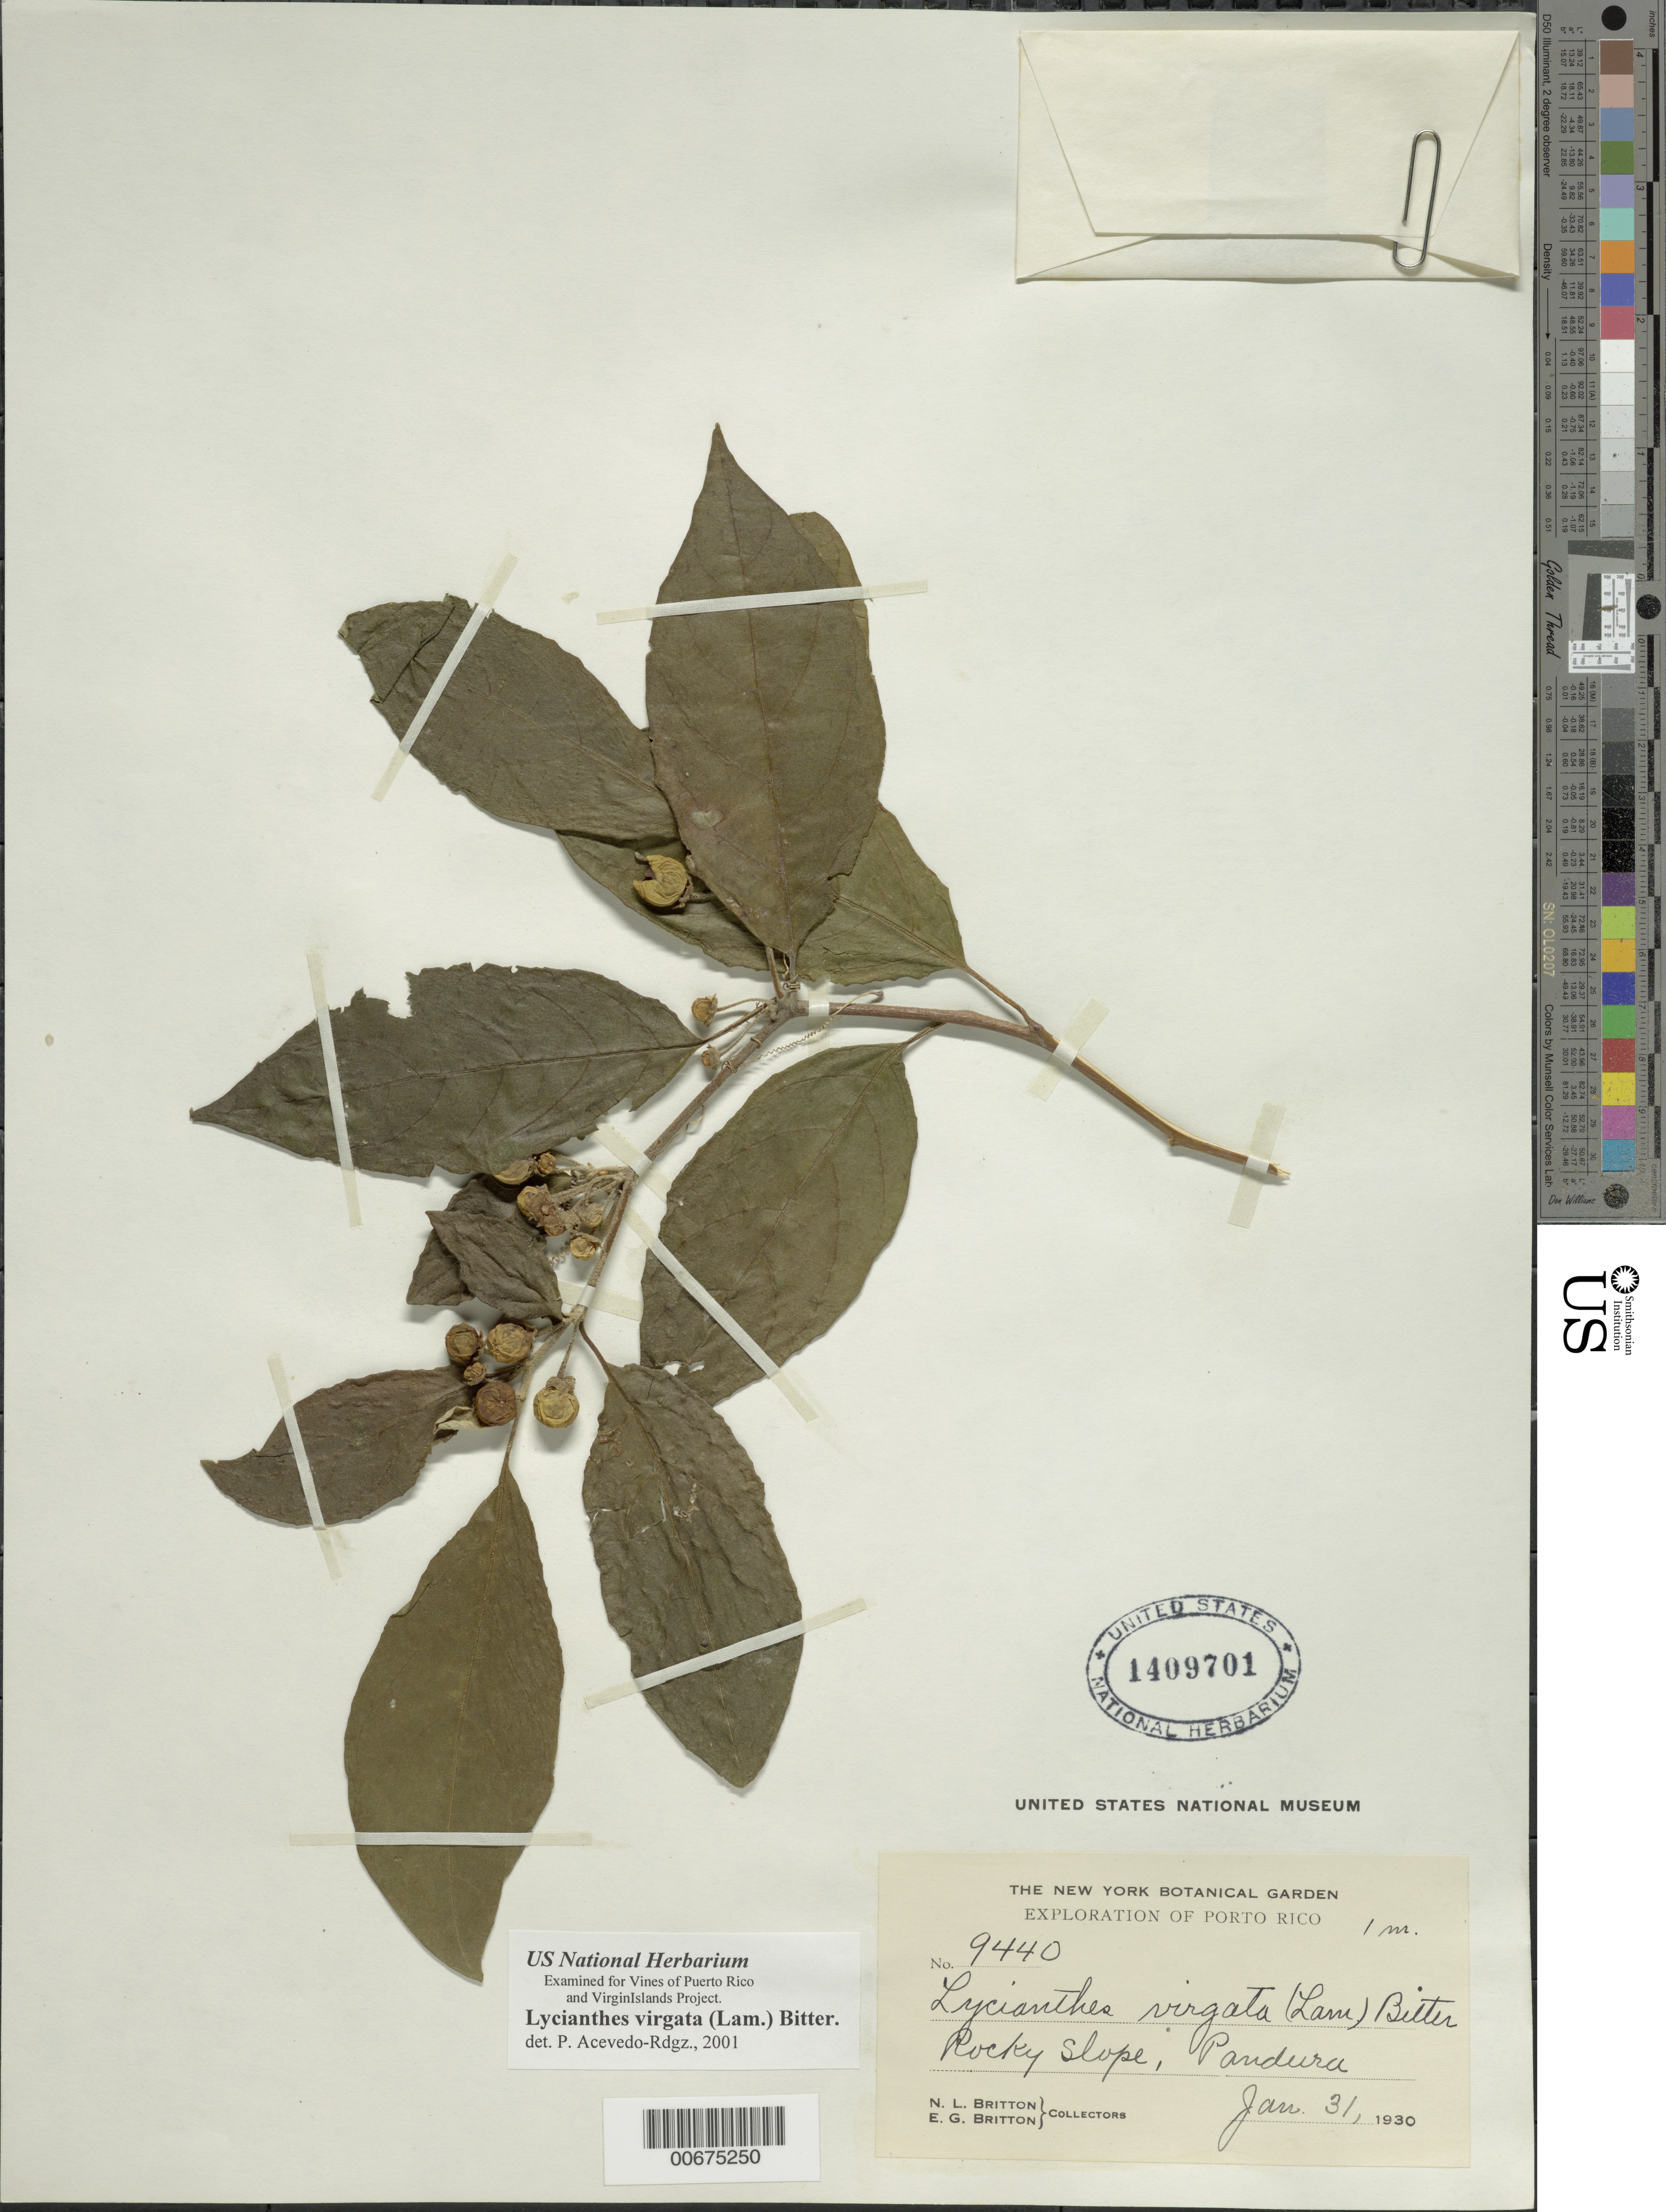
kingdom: Plantae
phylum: Tracheophyta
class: Magnoliopsida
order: Solanales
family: Solanaceae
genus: Lycianthes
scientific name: Lycianthes virgata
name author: (Lam.) Bitter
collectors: N. Britton & Britton, --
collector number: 9440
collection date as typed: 31 Jan 1930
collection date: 1930-01-31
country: Puerto Rico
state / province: Yabucoa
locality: Pandura. Rocky slope.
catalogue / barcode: US 1409701